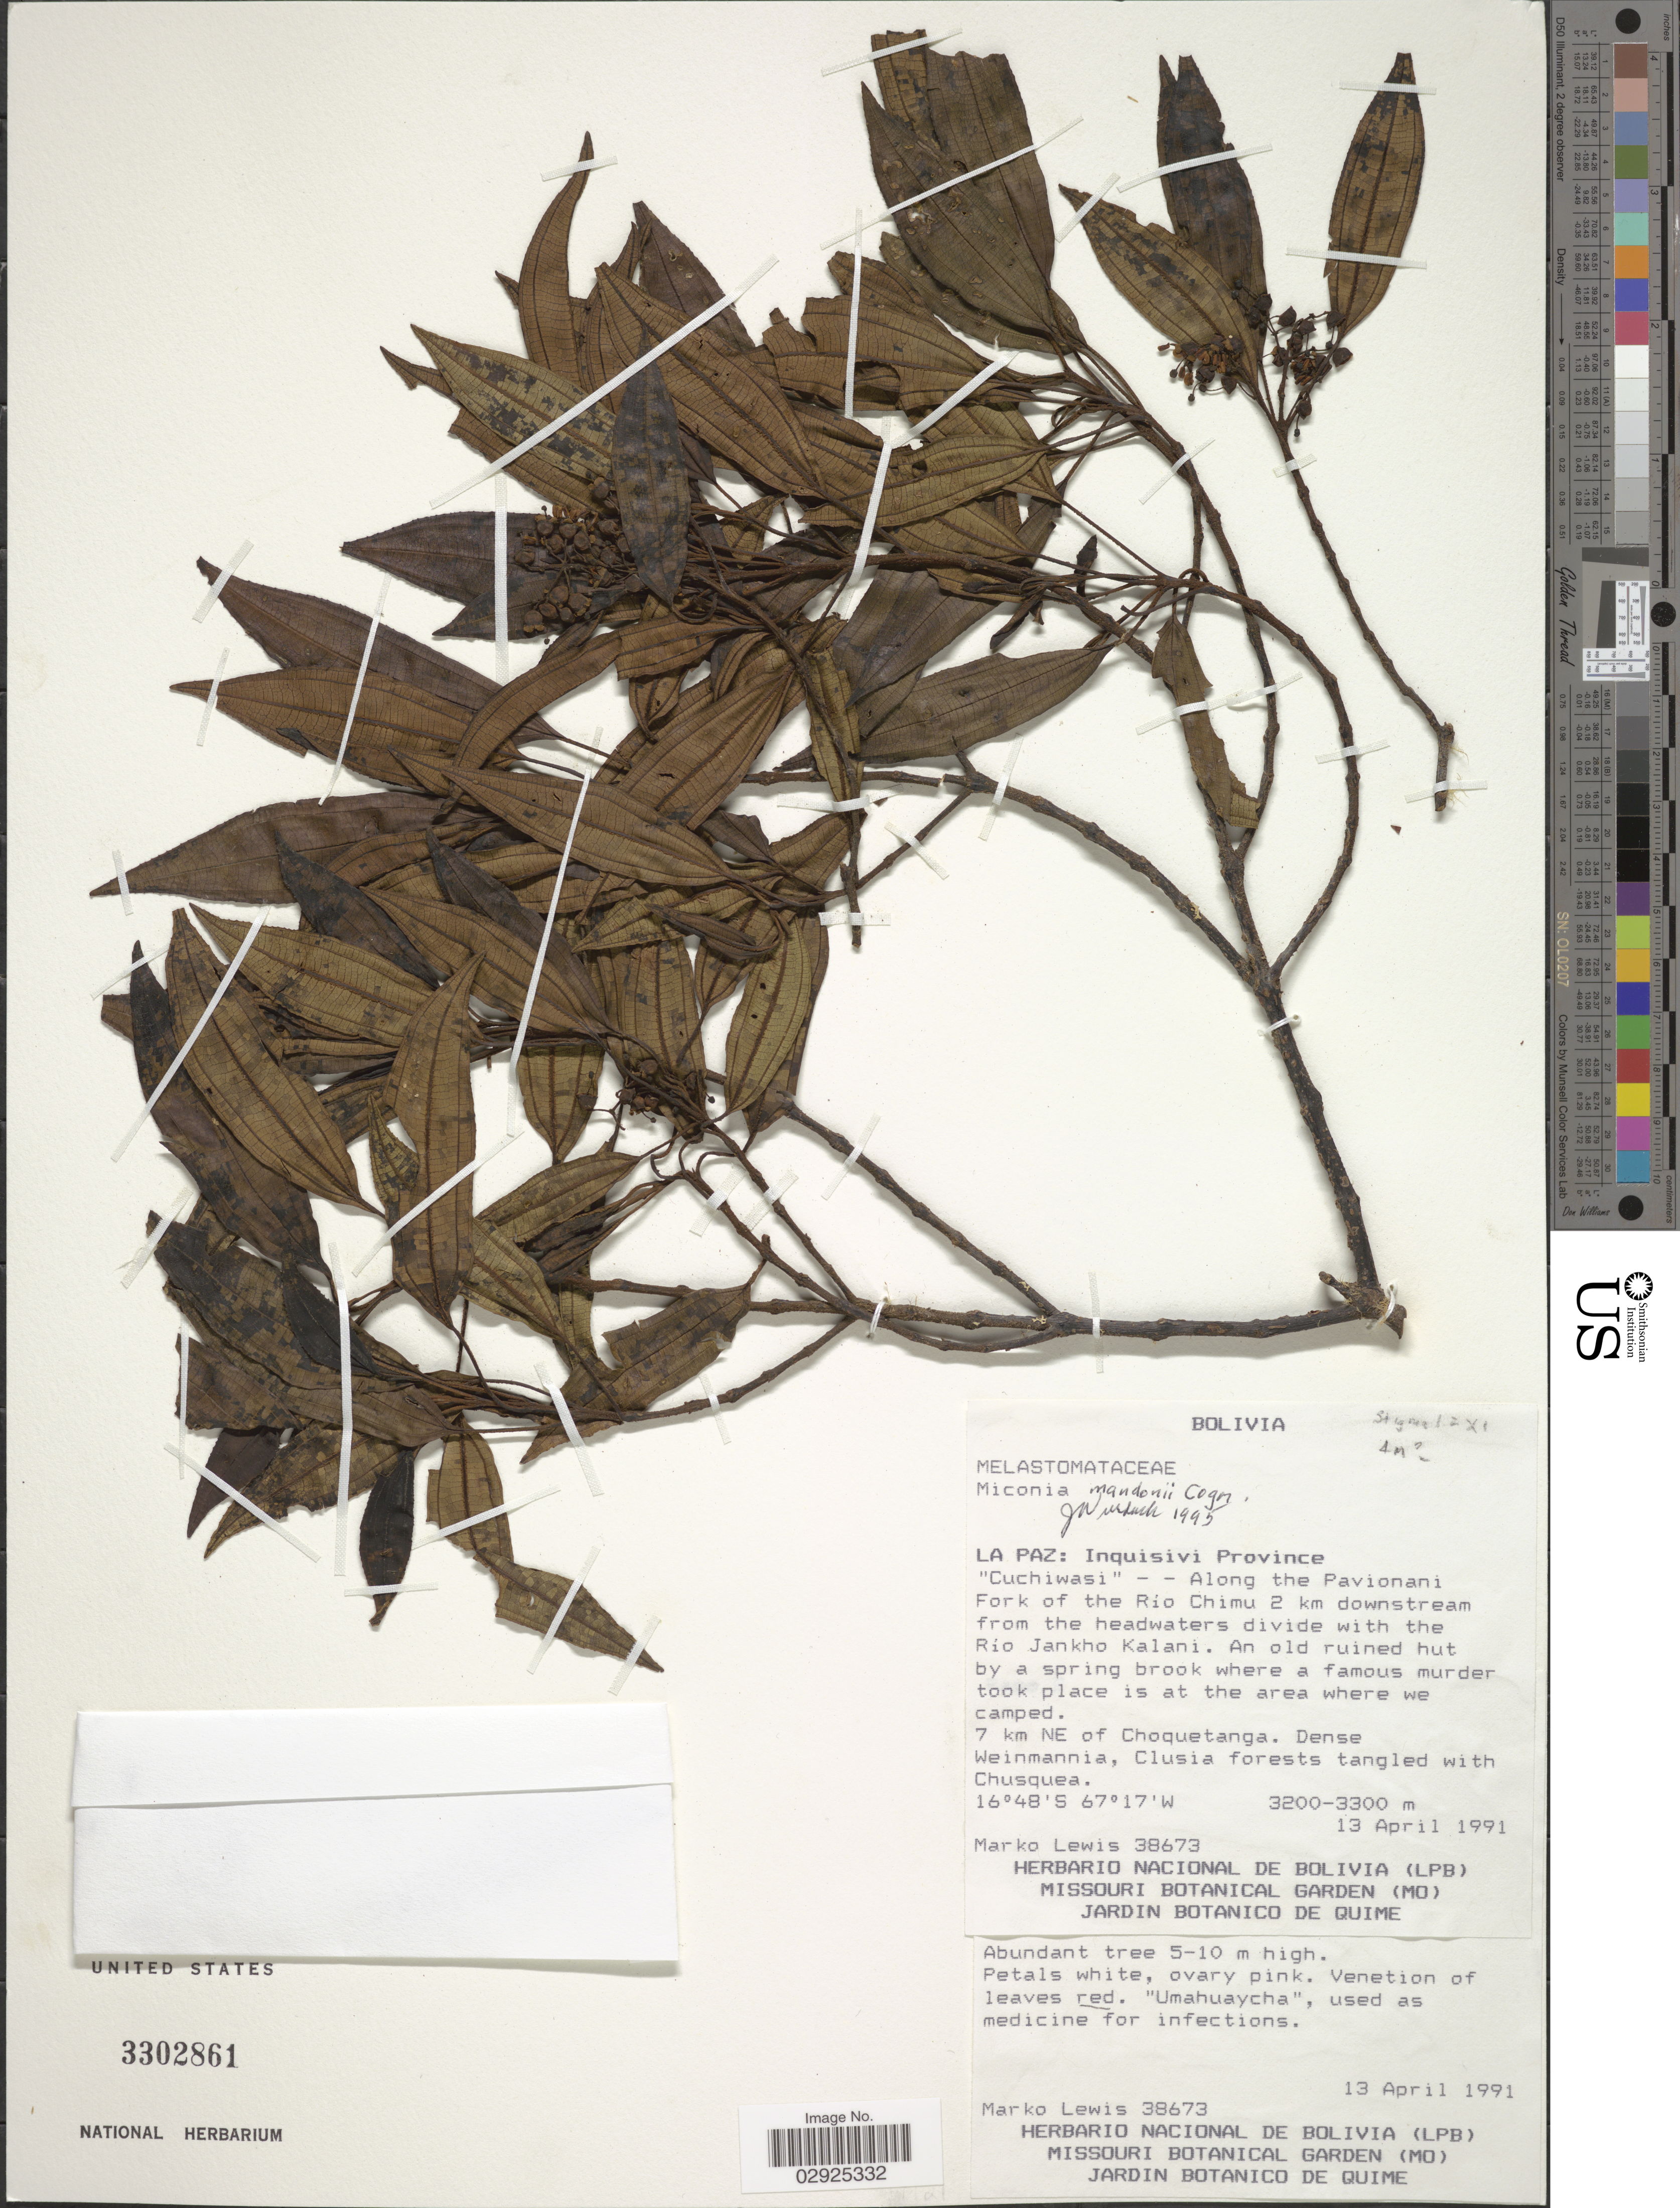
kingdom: Plantae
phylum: Tracheophyta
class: Magnoliopsida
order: Myrtales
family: Melastomataceae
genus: Miconia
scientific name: Miconia mandonii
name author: Cogn. in A. DC.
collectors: M. Lewis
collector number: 38673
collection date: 1991-04-13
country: Bolivia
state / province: La Paz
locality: Inquisivi Province, "Cuchiwasi" - - Along the Pavionani Fork of the Río Chimu 2 km downstream from the headwaters divide with the Río Jankho Kalani, 7 km NE of Choquetanga.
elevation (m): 3200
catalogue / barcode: US 3302861